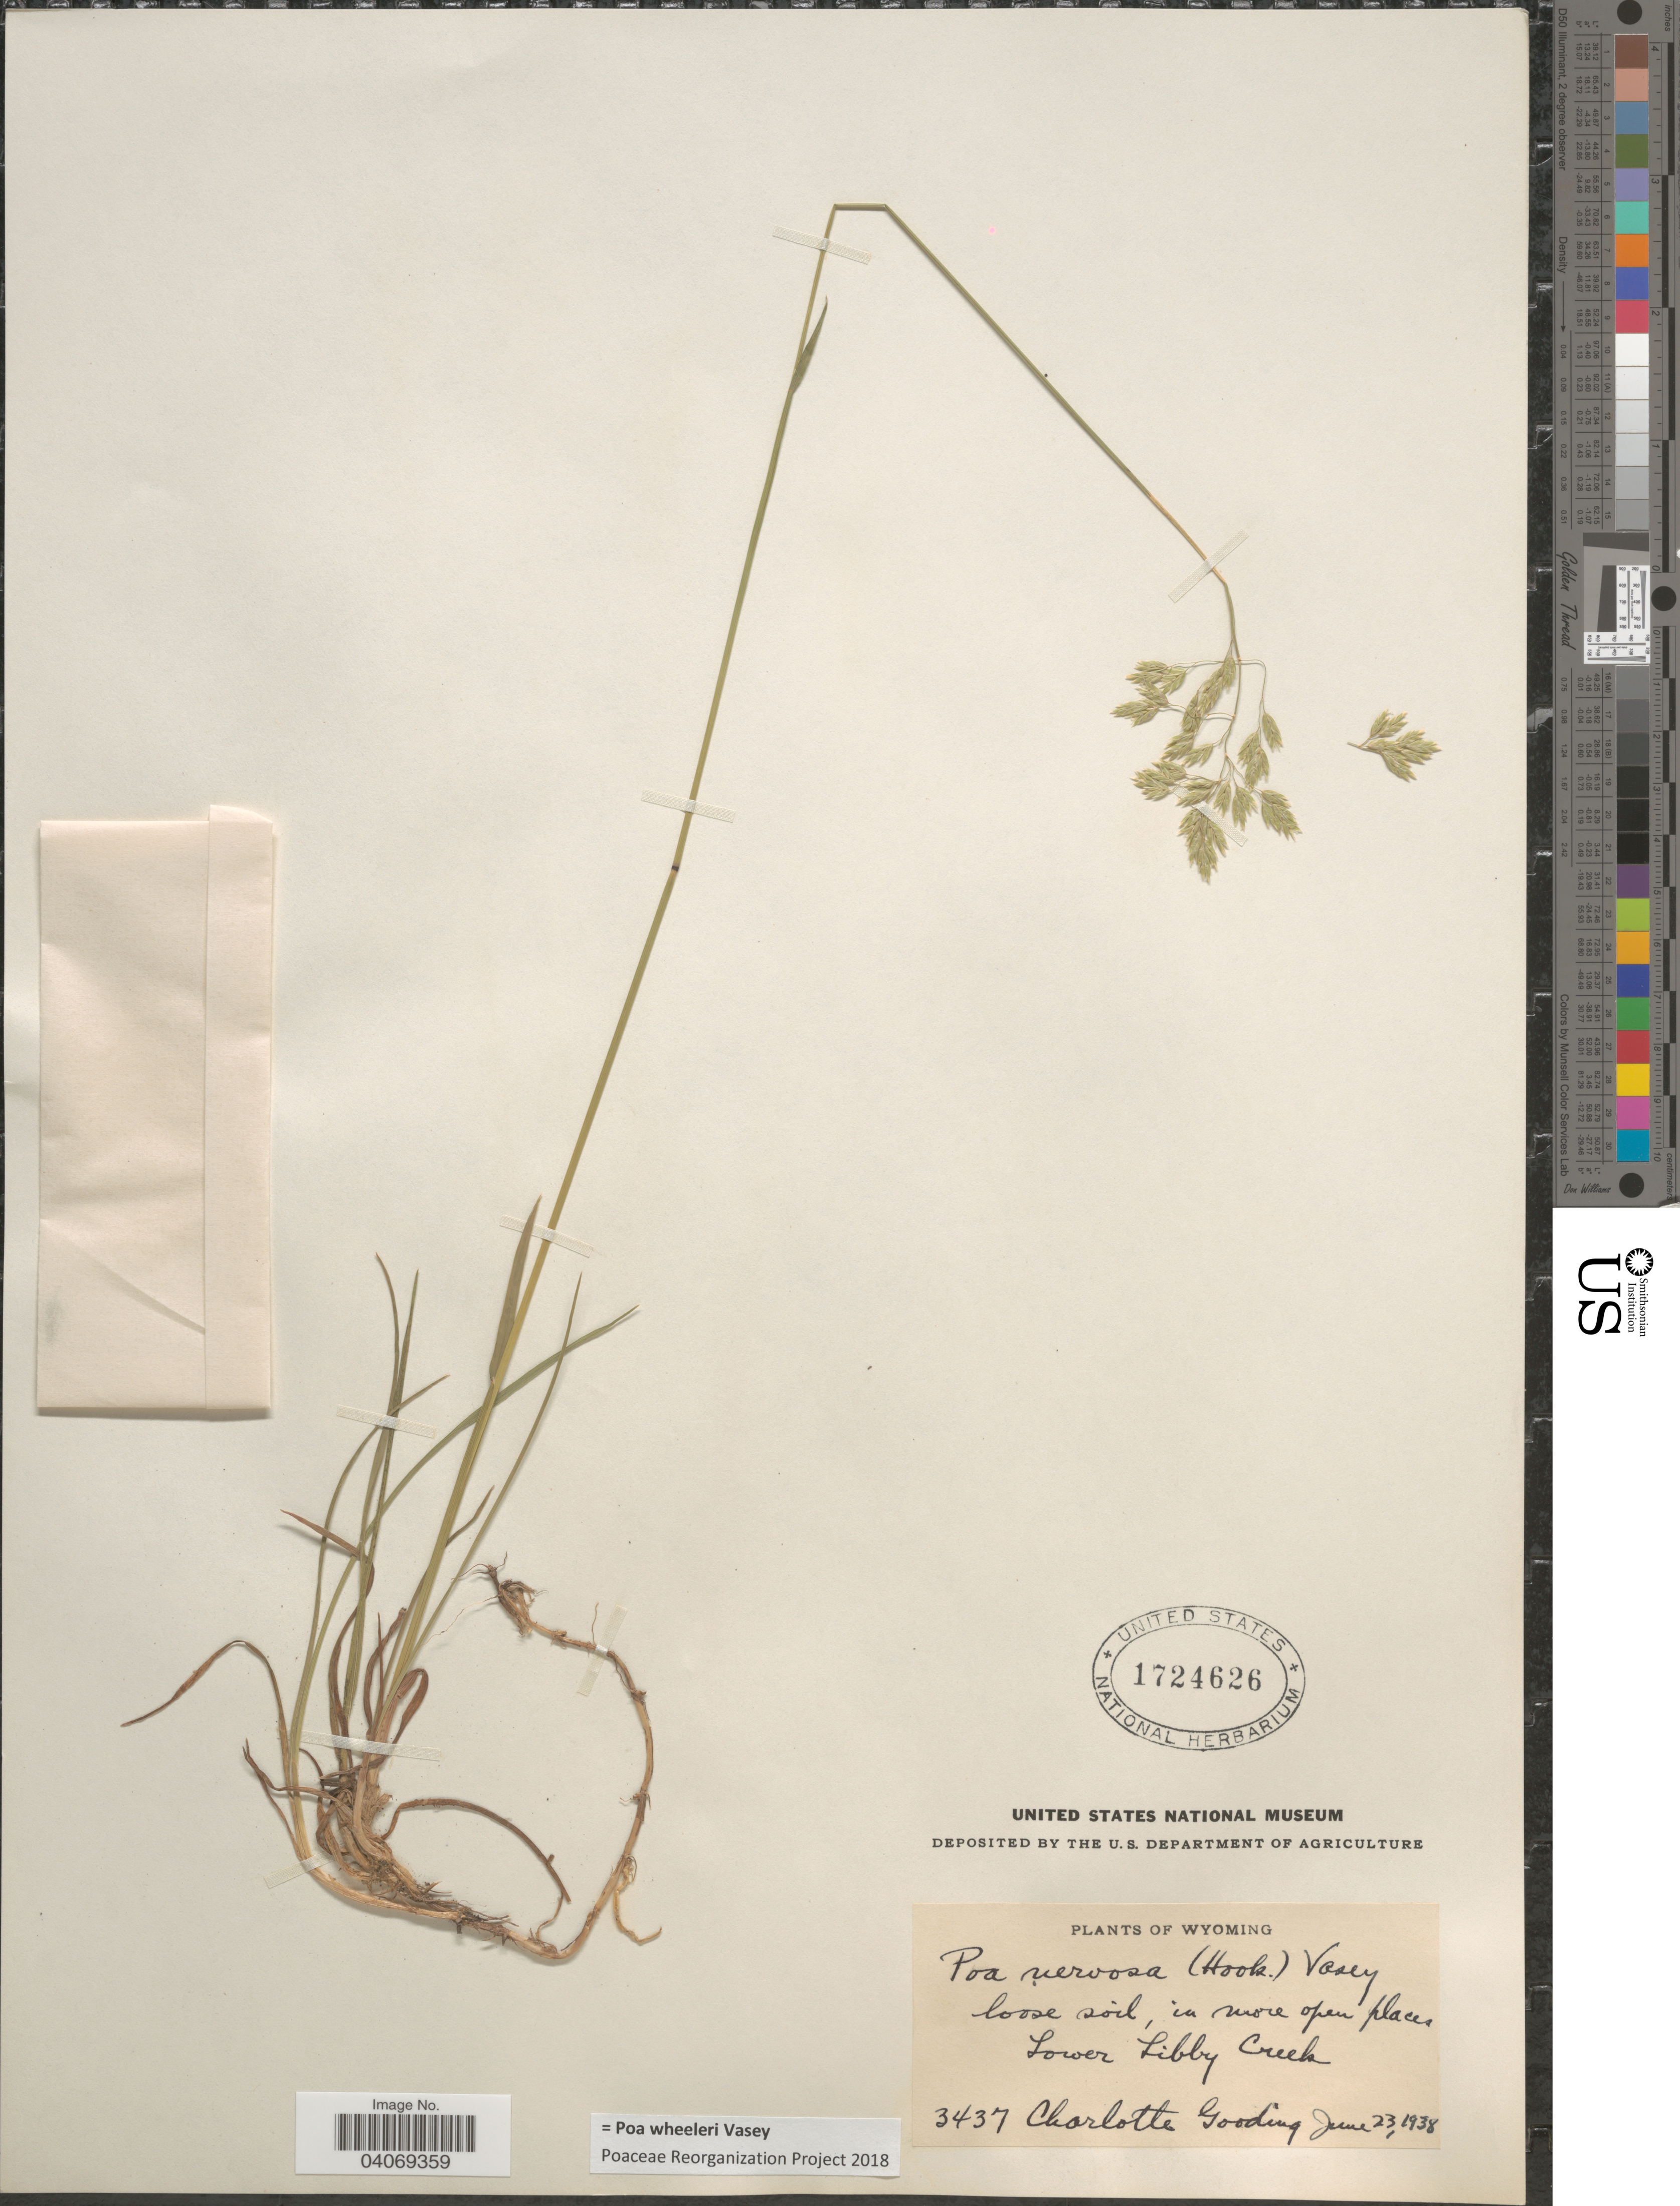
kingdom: Plantae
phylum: Tracheophyta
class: Liliopsida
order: Poales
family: Poaceae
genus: Poa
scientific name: Poa wheeleri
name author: Vasey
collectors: C. Goodding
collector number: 3437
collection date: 1938-06-23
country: United States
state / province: Wyoming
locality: Loose soil, in more open places. Lower Libby Creek.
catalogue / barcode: US 1724626